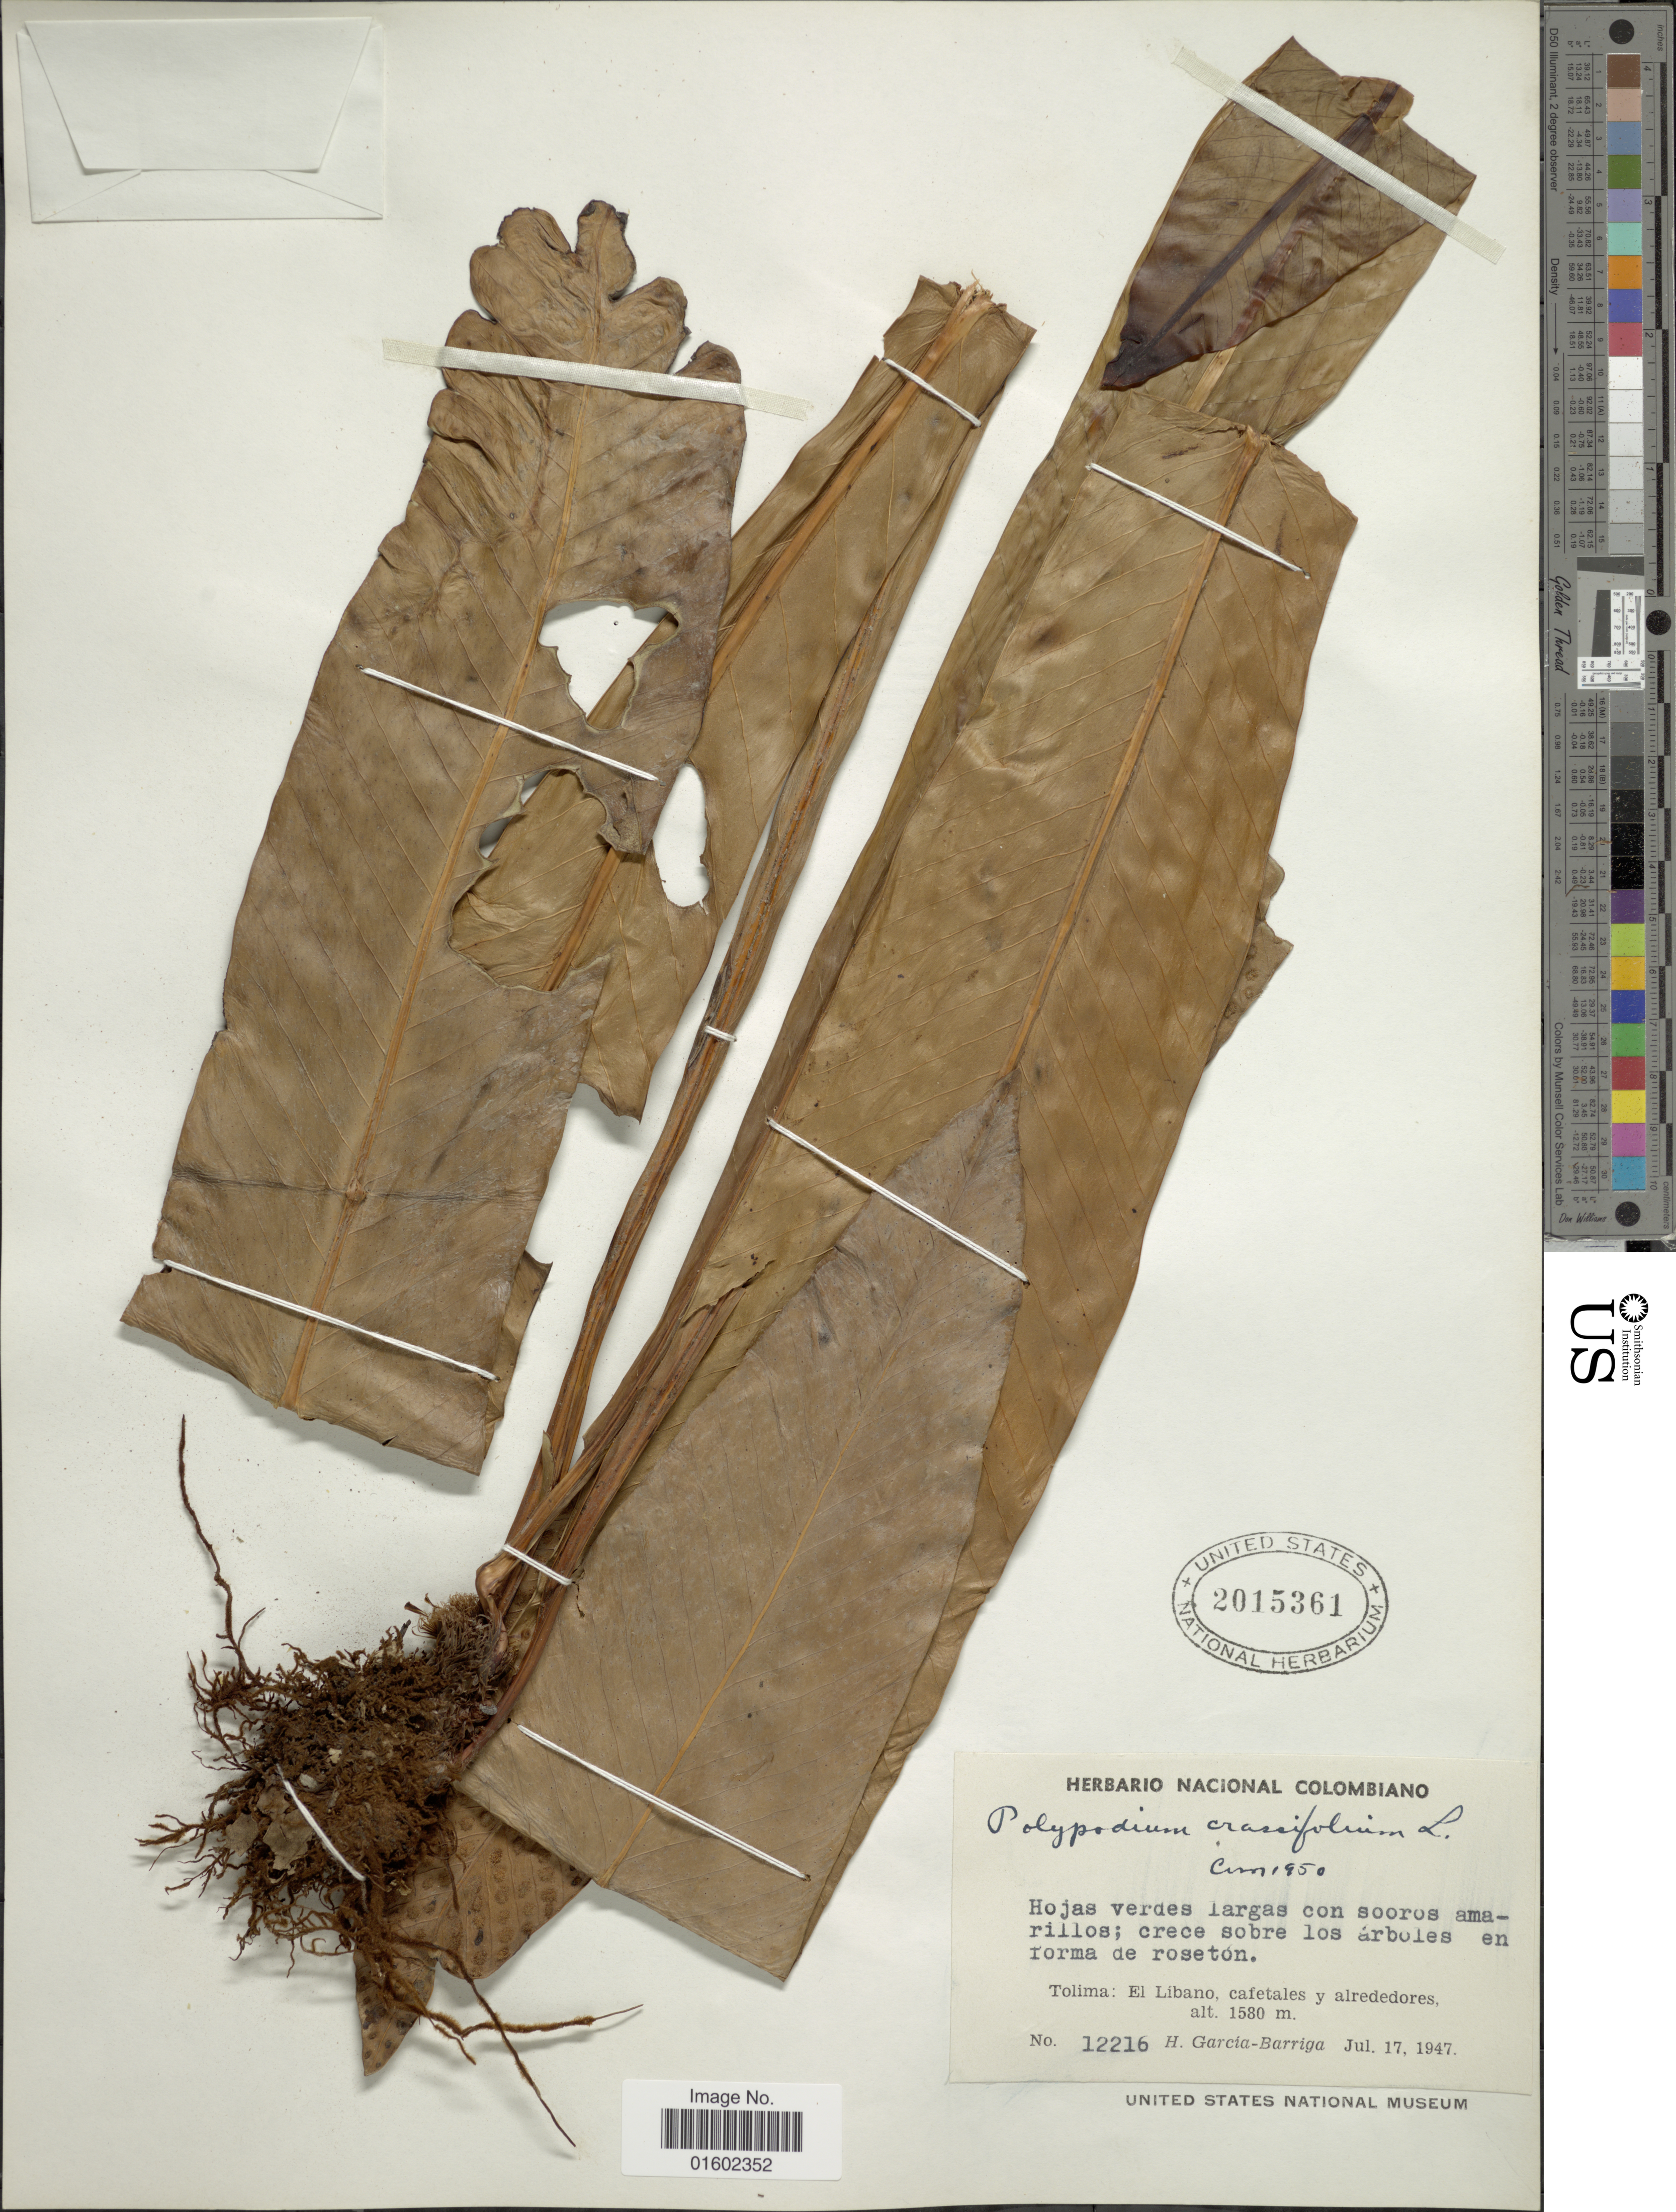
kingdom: Plantae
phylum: Tracheophyta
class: Polypodiopsida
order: Polypodiales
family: Polypodiaceae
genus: Niphidium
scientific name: Niphidium carinatum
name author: Lellinger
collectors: H. Garcia-Barriga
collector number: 12216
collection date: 1947-07-17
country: Colombia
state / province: Tolima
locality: El Libano, cafetales y alrededores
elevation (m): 1580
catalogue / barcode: US 2015361